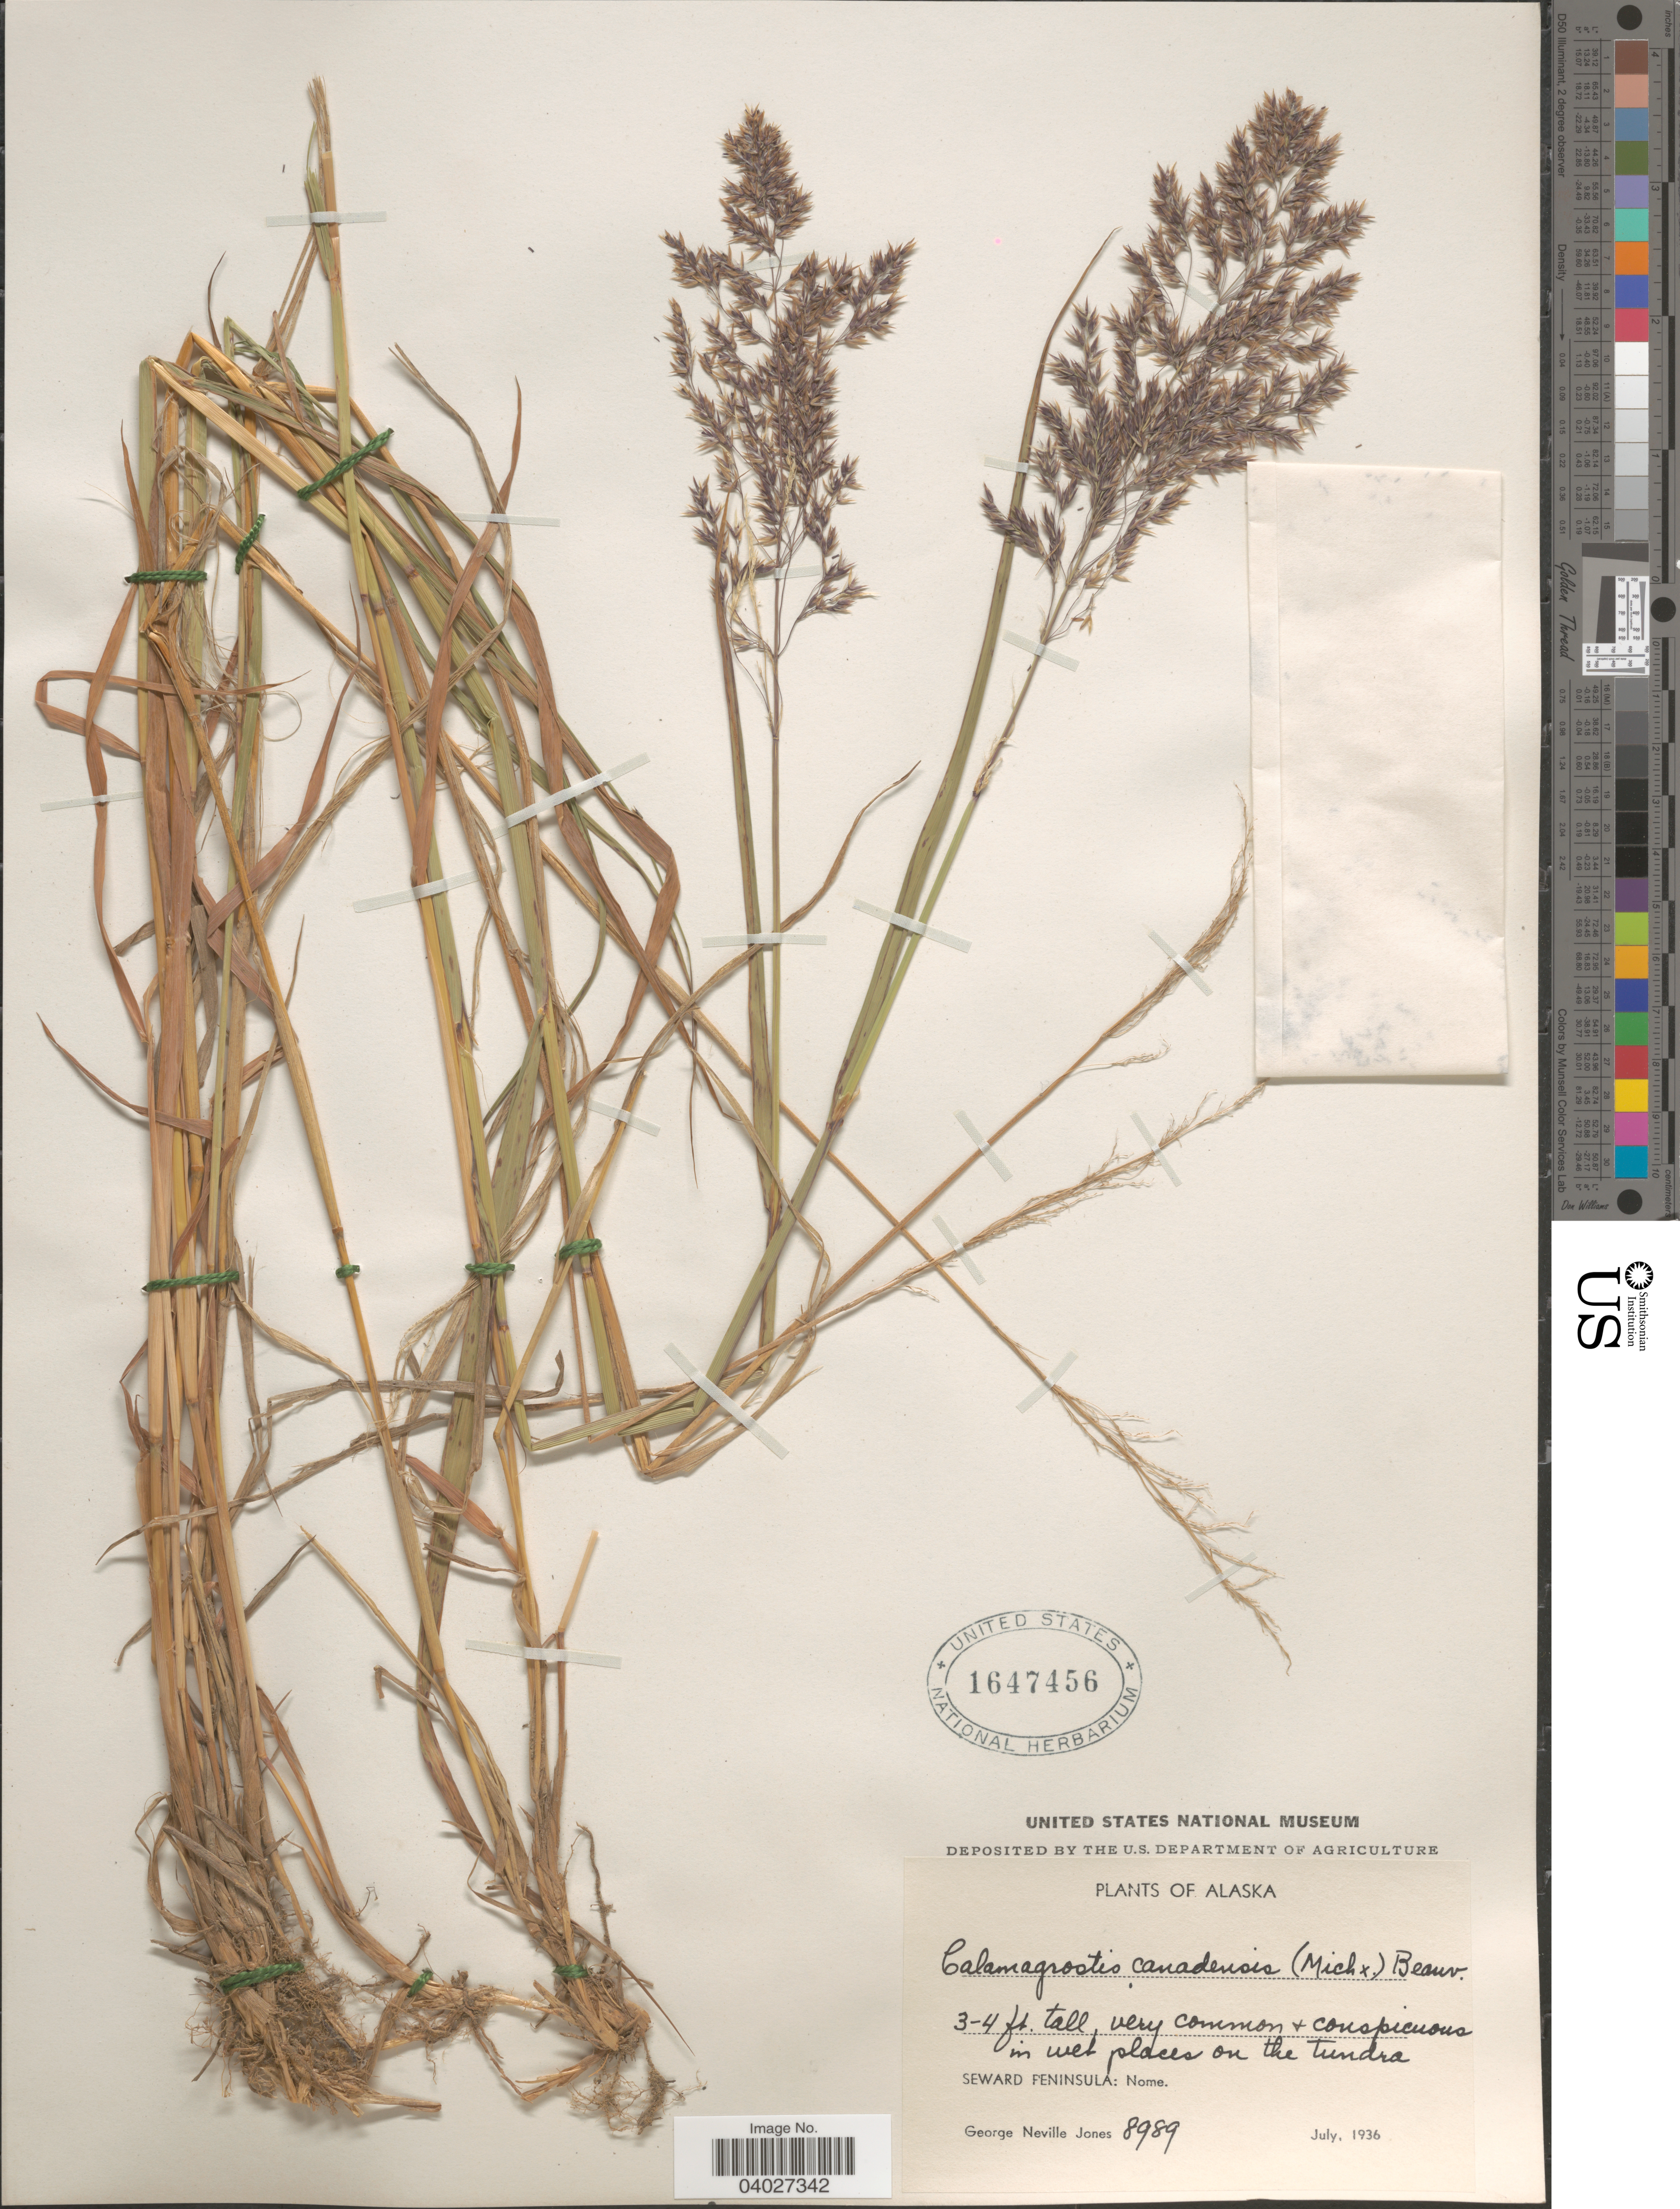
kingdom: Plantae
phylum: Tracheophyta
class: Liliopsida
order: Poales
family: Poaceae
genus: Calamagrostis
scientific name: Calamagrostis canadensis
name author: (Michx.) P. Beauv.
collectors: G. N. Jones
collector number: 8989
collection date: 1936-07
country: United States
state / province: Alaska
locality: Seward Peninsula: Nome.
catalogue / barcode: US 1647456